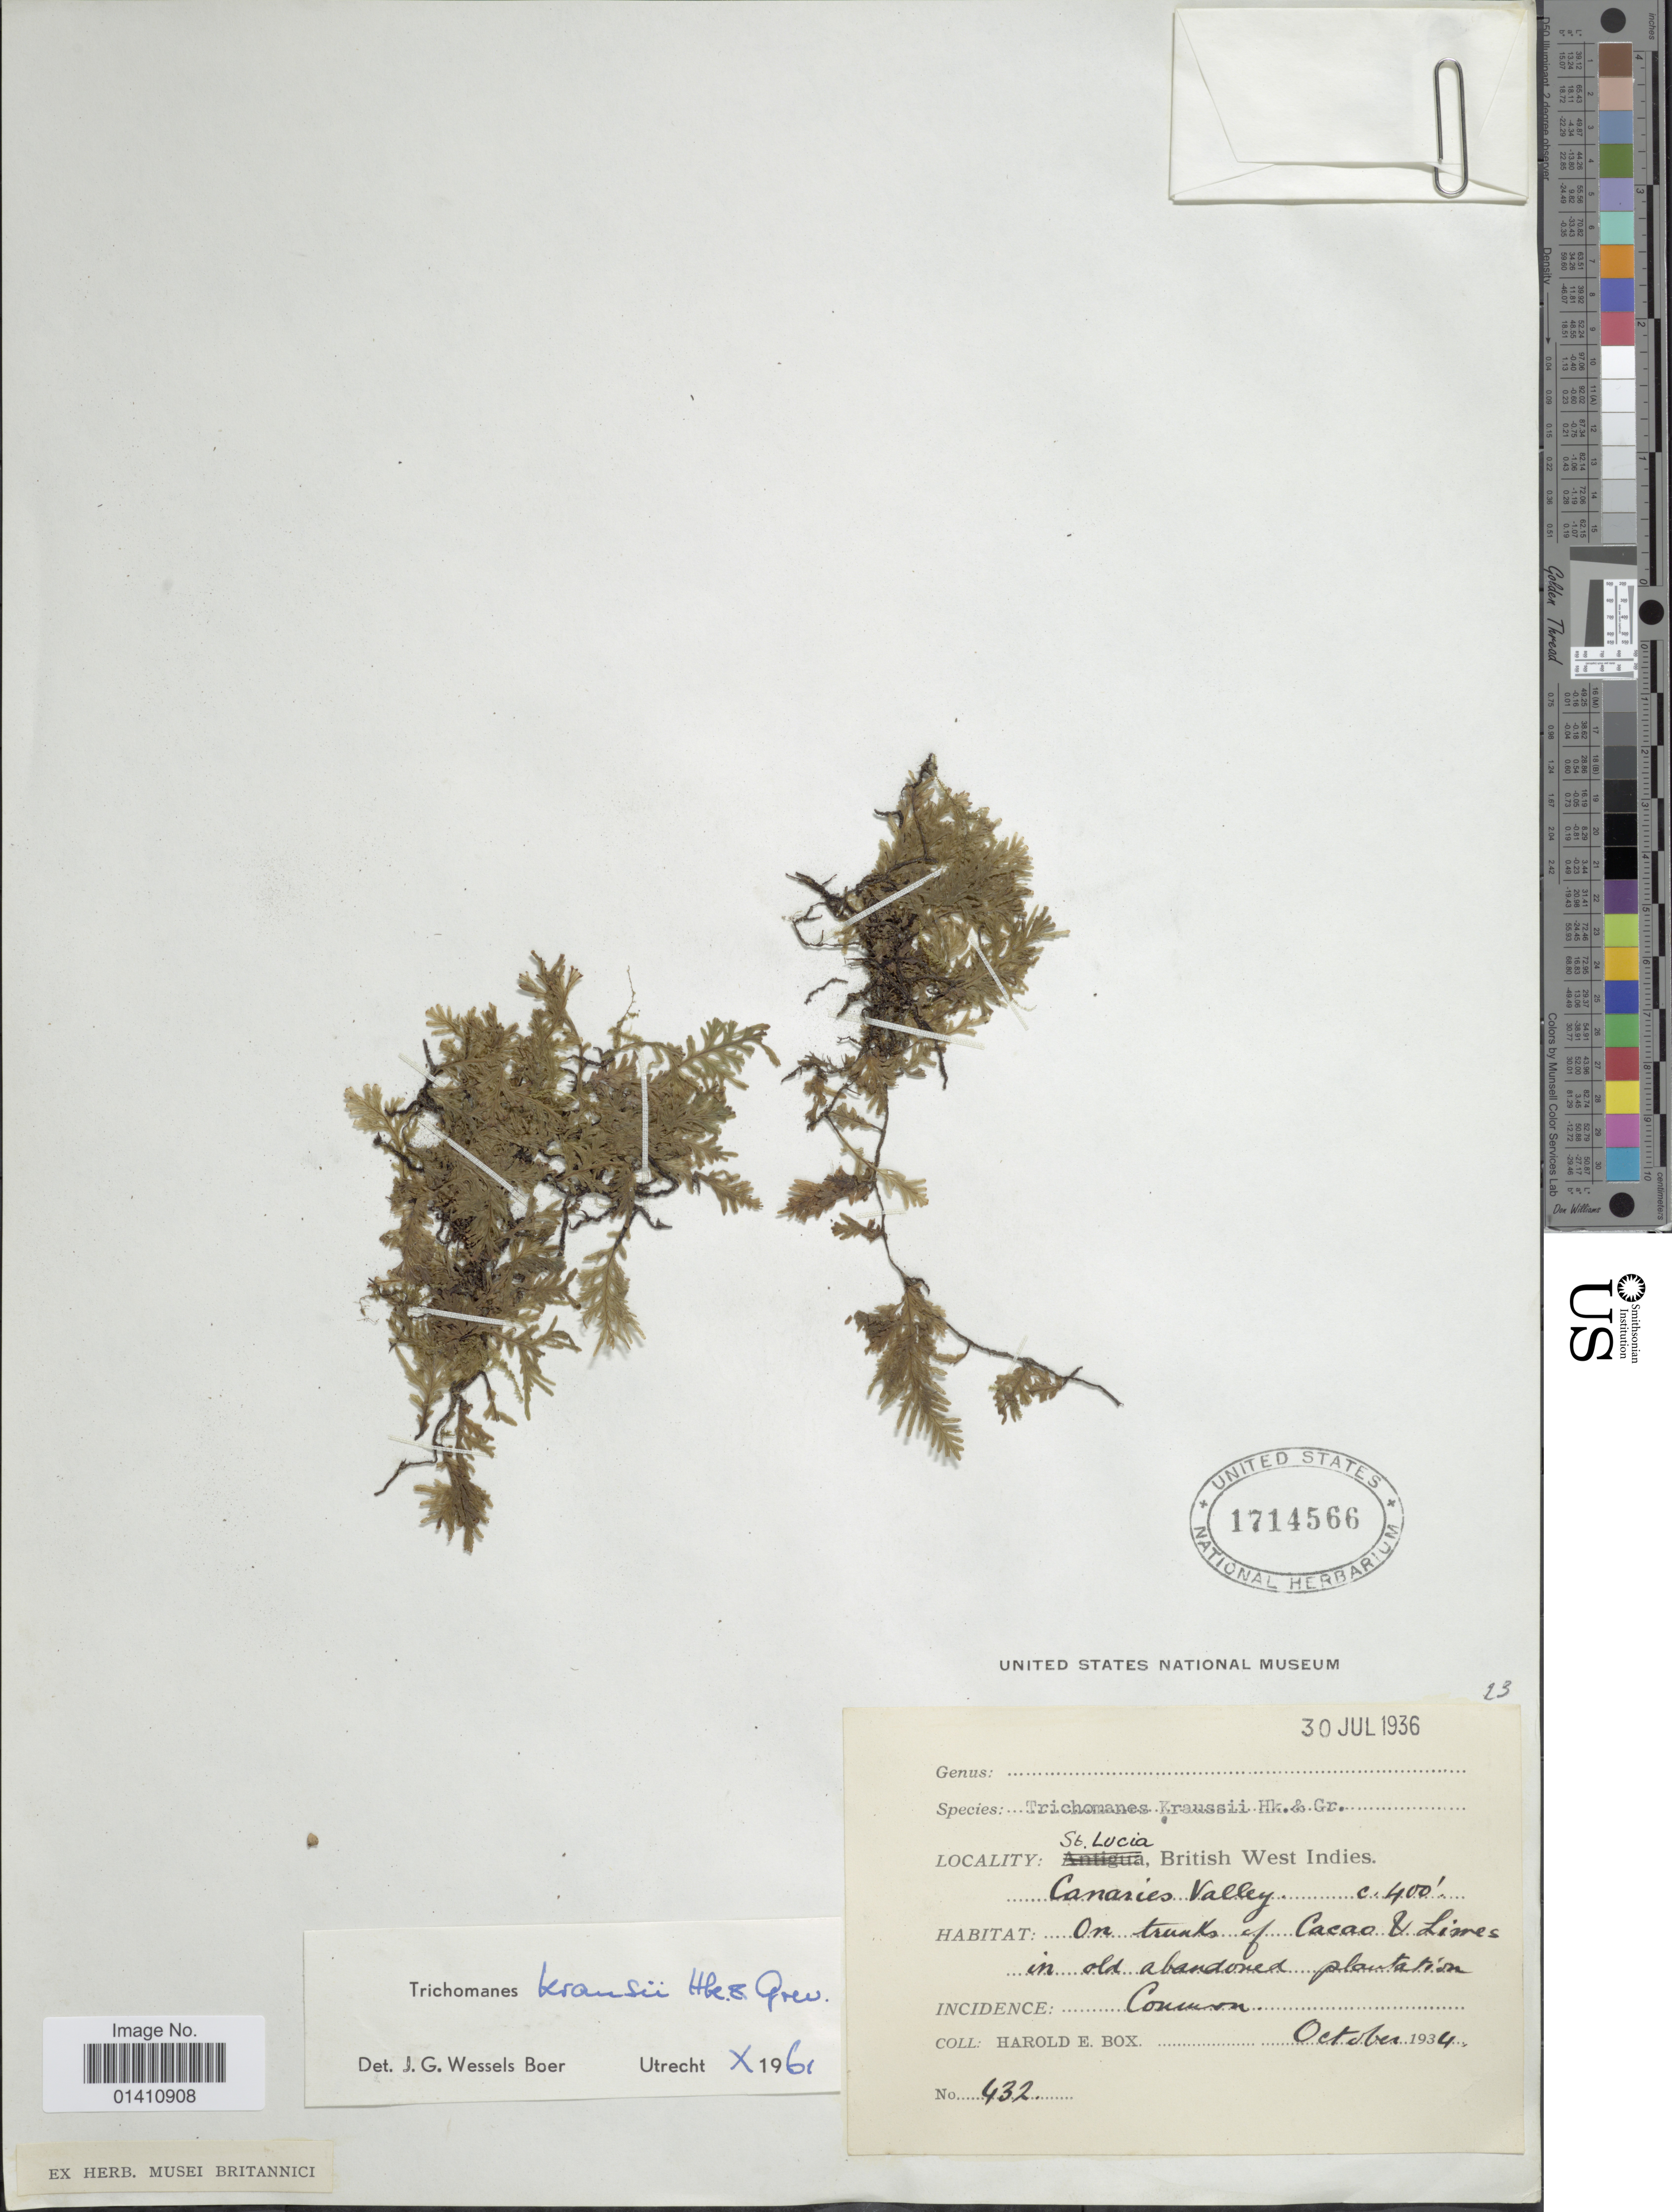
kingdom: Plantae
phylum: Tracheophyta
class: Polypodiopsida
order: Hymenophyllales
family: Hymenophyllaceae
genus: Didymoglossum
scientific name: Didymoglossum kraussii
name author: (Hook. & Grev.) C. Presl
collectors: H. E. Box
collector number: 432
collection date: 1934-10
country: St. Lucia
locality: Canaries Valley, British West Indies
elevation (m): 122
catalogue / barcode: US 1714566